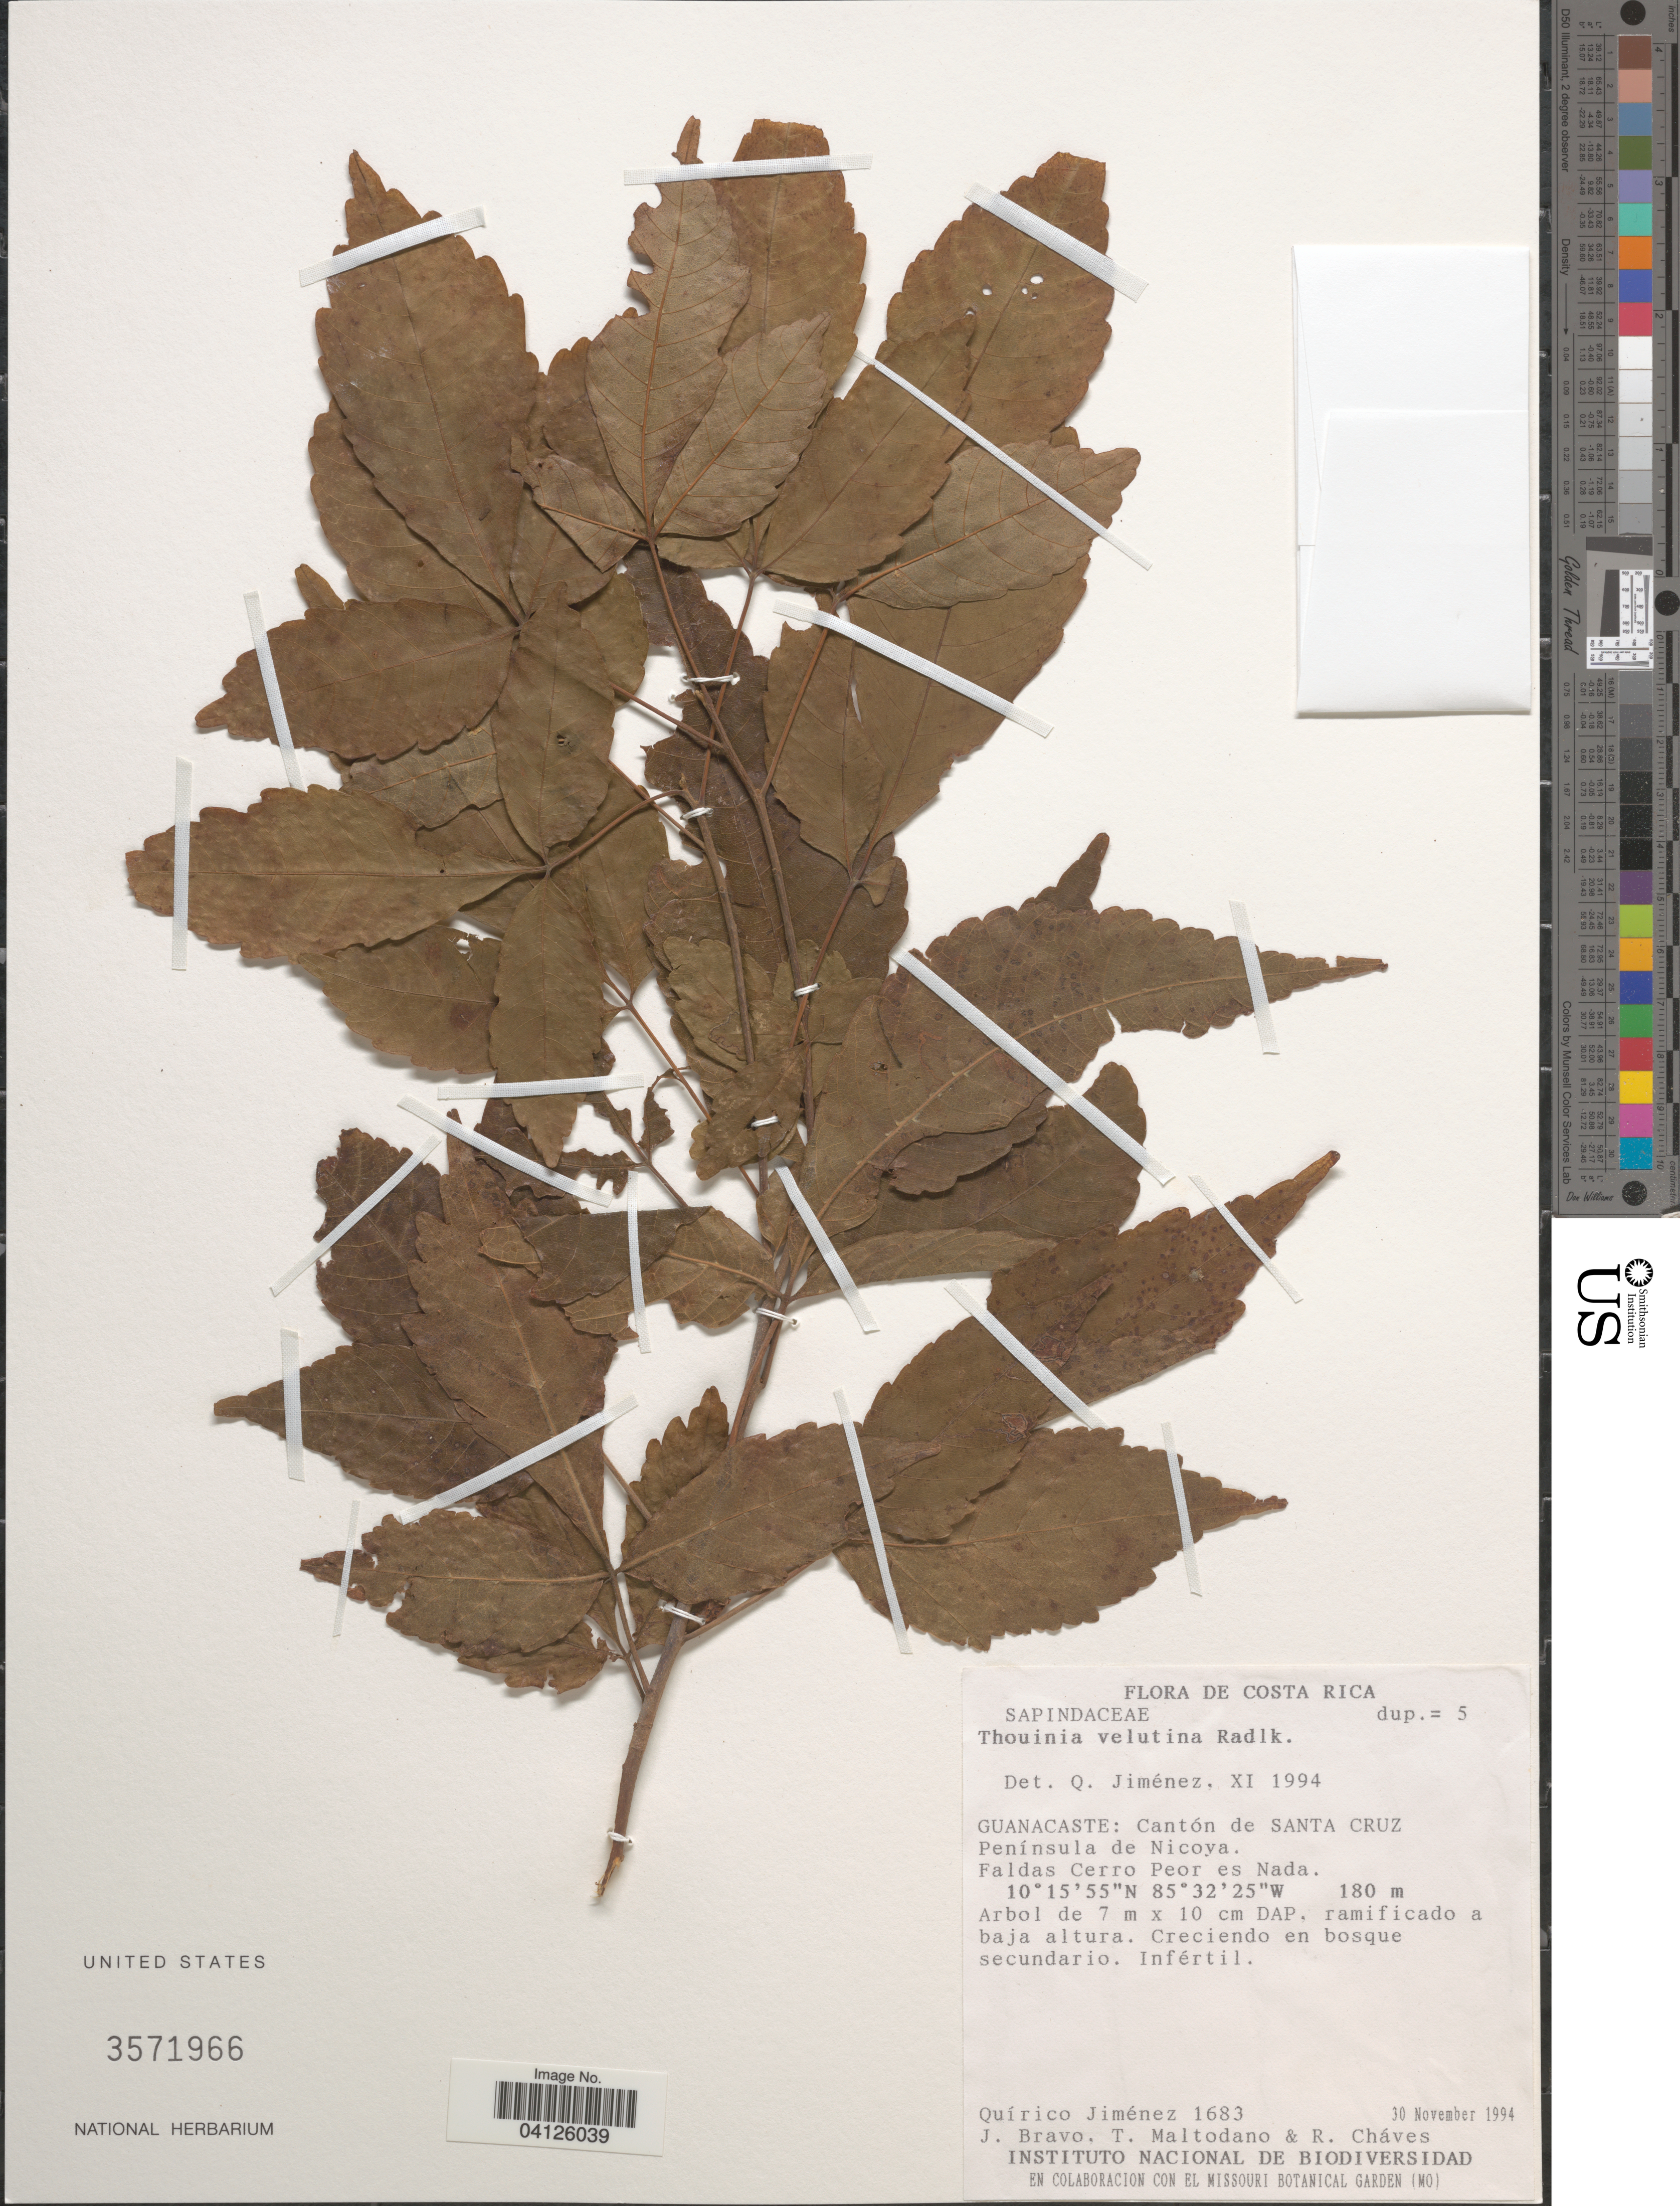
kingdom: Plantae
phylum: Tracheophyta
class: Magnoliopsida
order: Sapindales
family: Sapindaceae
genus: Thouinia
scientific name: Thouinia serrata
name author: Radlk.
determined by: Acevedo-Rodriguez, P., (US), Smithsonian Institution - National Museum of Natural History (UNITED STATES)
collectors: Q. Jiménez Madrigal, J. Bravo, T. Maltodano & R. Chaves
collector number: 1683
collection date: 1994-11-30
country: Costa Rica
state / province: Guanacaste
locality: Cantón de Santa Cruz. Península de Nicoya. Faldas Cerro Peor es Nada.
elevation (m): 180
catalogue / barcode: US 3571966